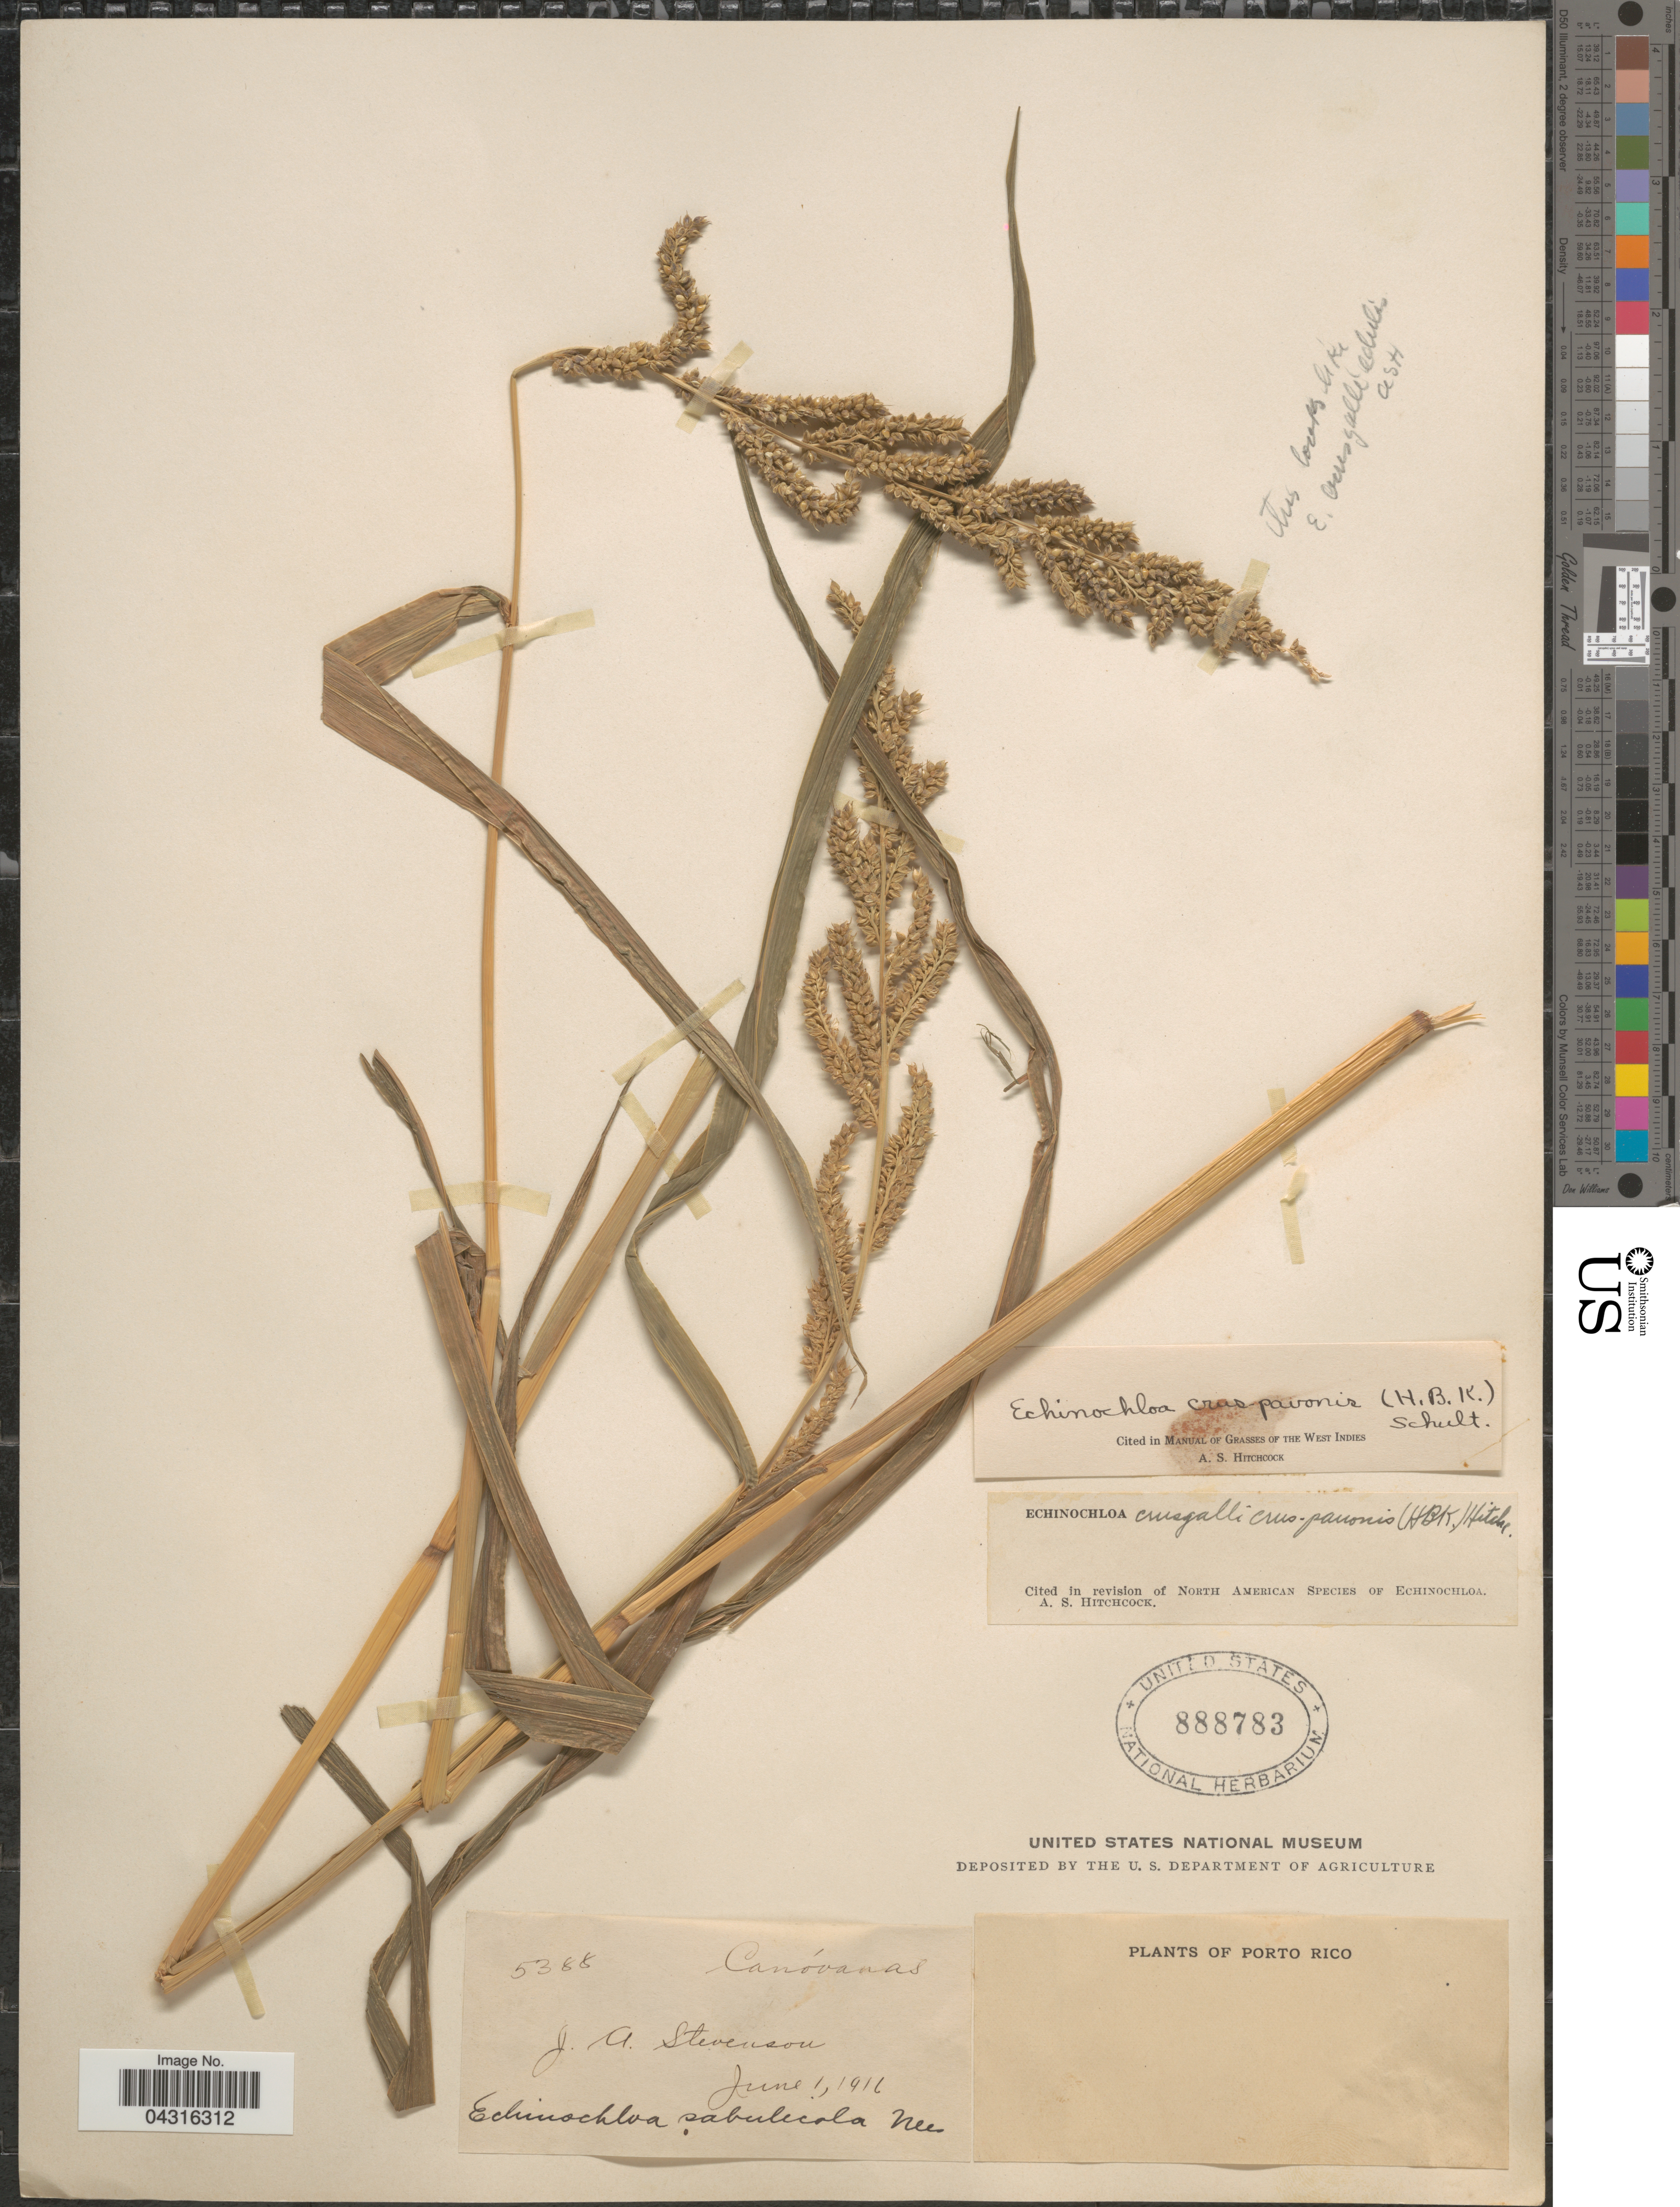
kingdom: Plantae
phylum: Tracheophyta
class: Liliopsida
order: Poales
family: Poaceae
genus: Echinochloa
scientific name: Echinochloa crus-pavonis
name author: (Kunth) Schult.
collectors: J. Stevenson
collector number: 5388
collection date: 1916-06-01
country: Puerto Rico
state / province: Canóvanas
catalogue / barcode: US 888783